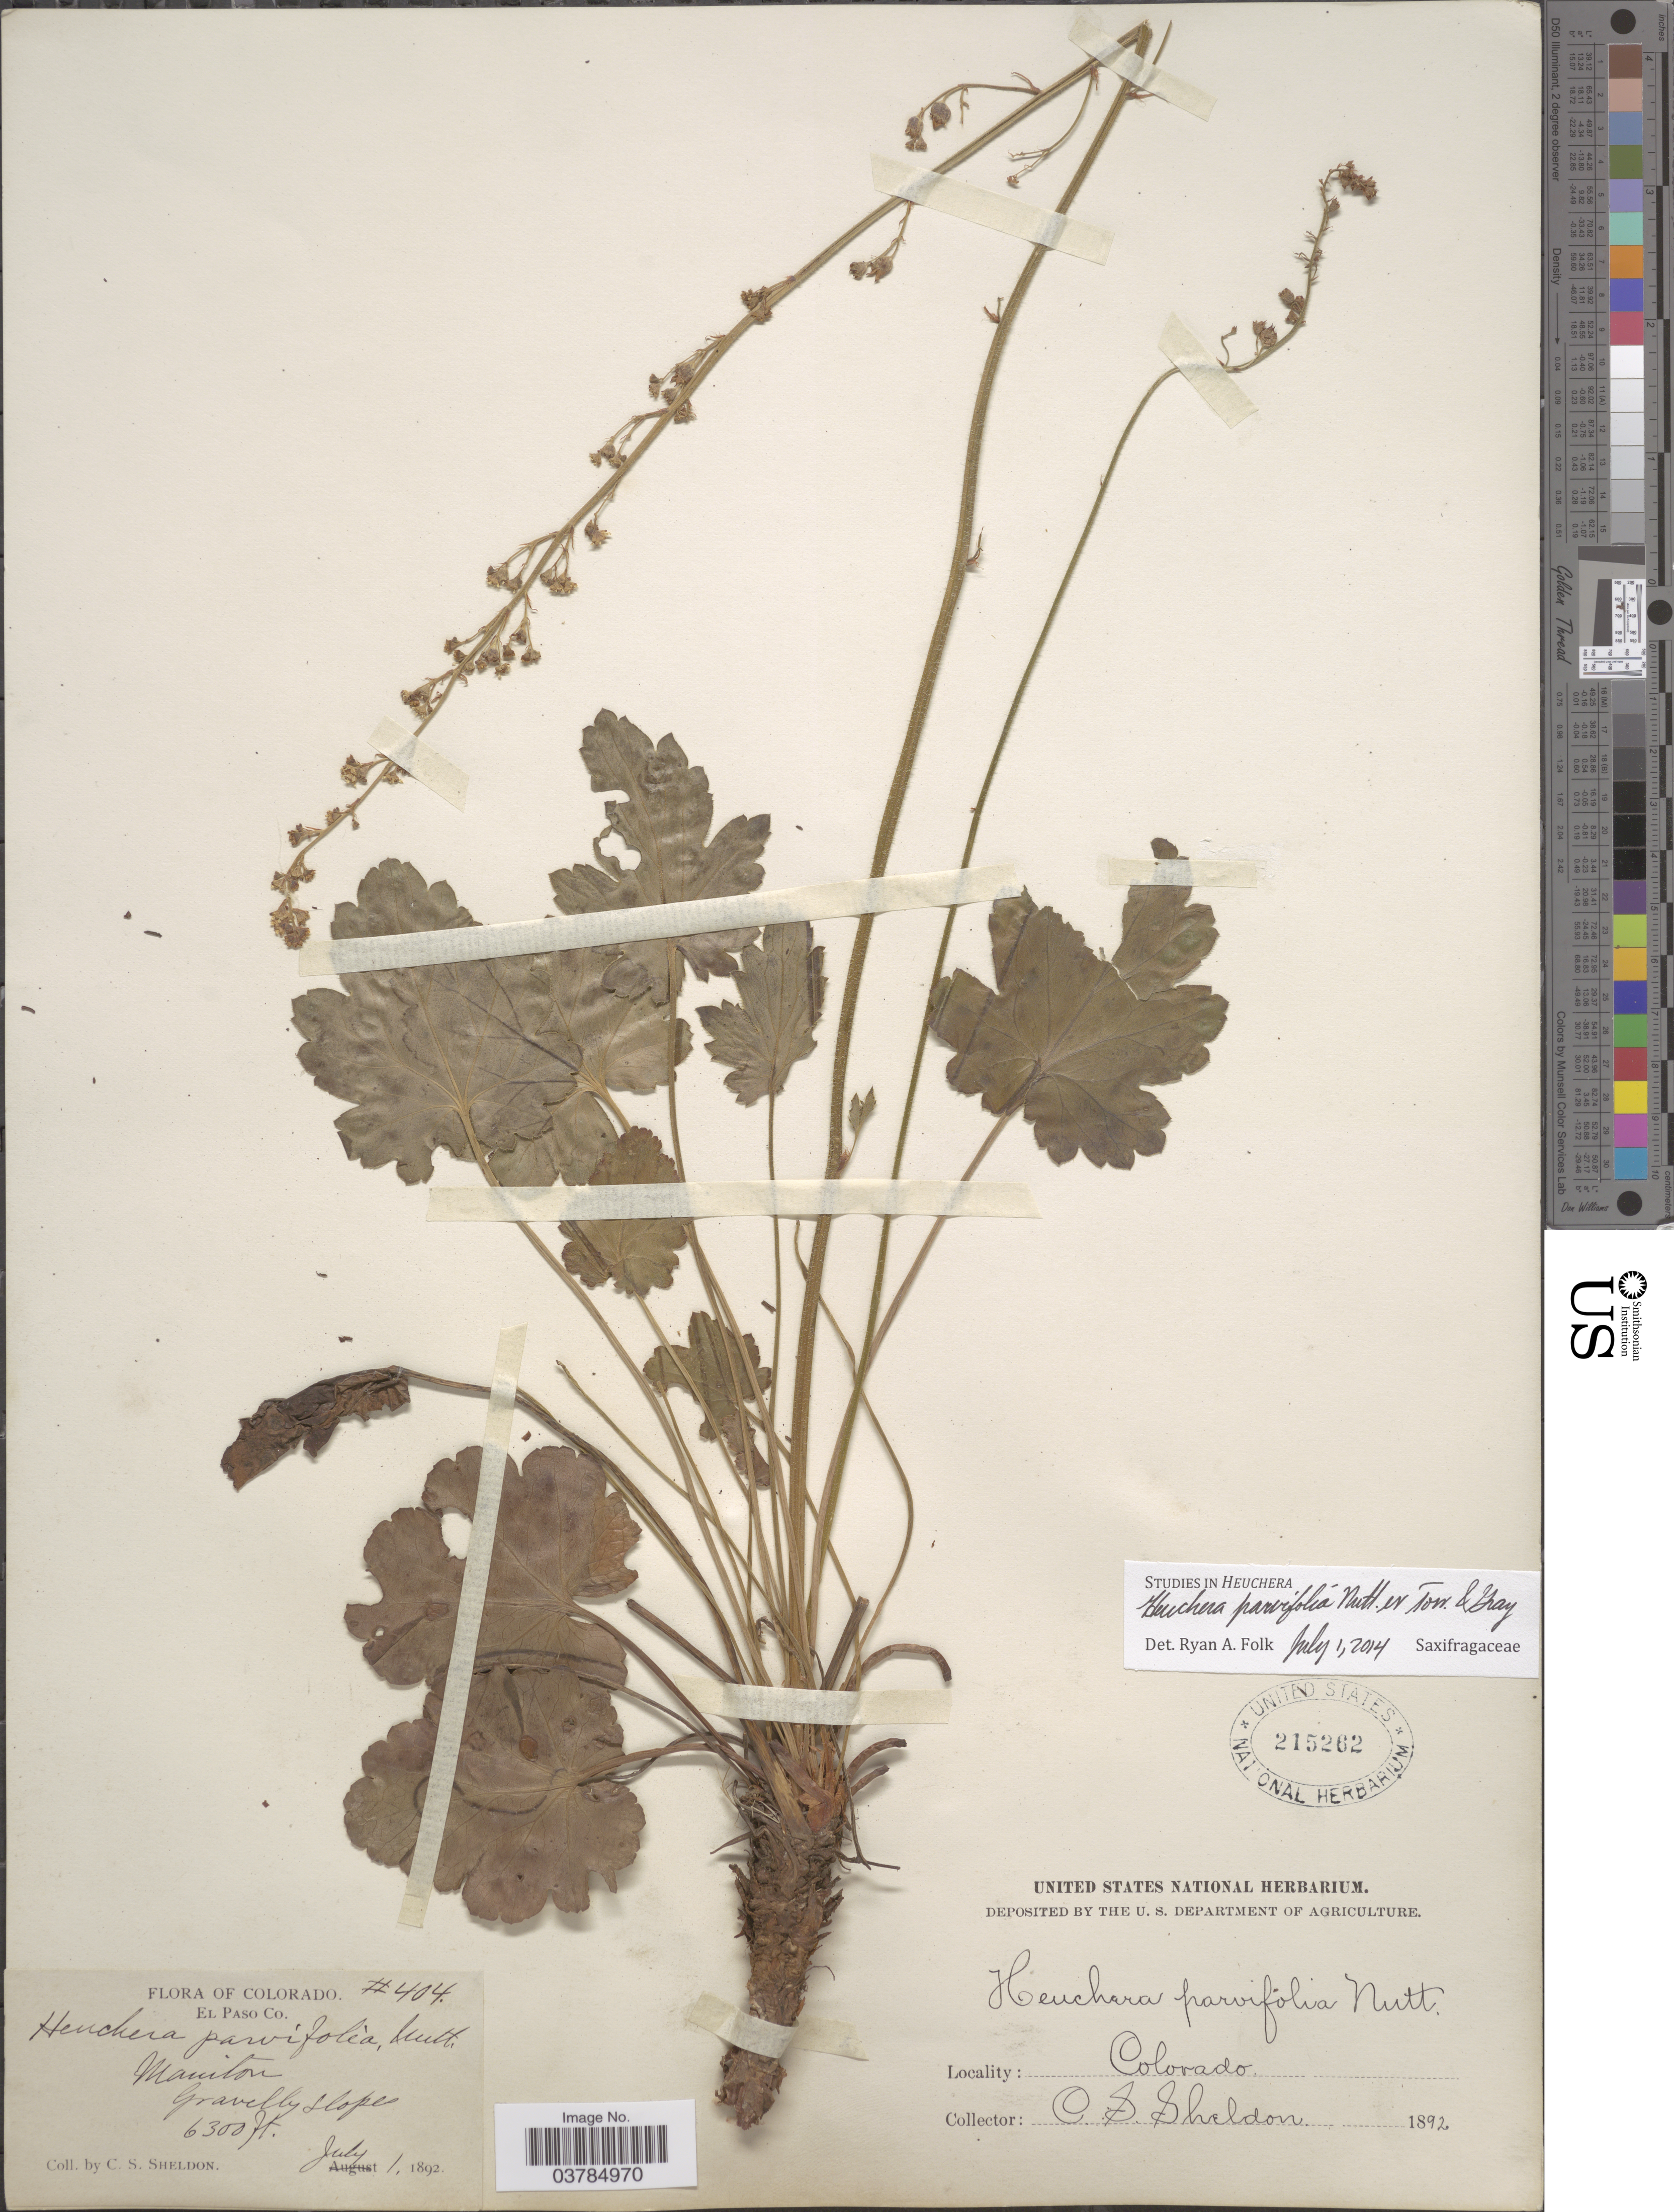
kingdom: Plantae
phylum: Tracheophyta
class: Magnoliopsida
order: Saxifragales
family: Saxifragaceae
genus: Heuchera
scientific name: Heuchera parvifolia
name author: Nutt.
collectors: C. S. Sheldon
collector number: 404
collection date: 1892-07-01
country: United States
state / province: Colorado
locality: El Paso Co. Maniton. Gravelly slope.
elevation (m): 1920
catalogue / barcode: US 215262